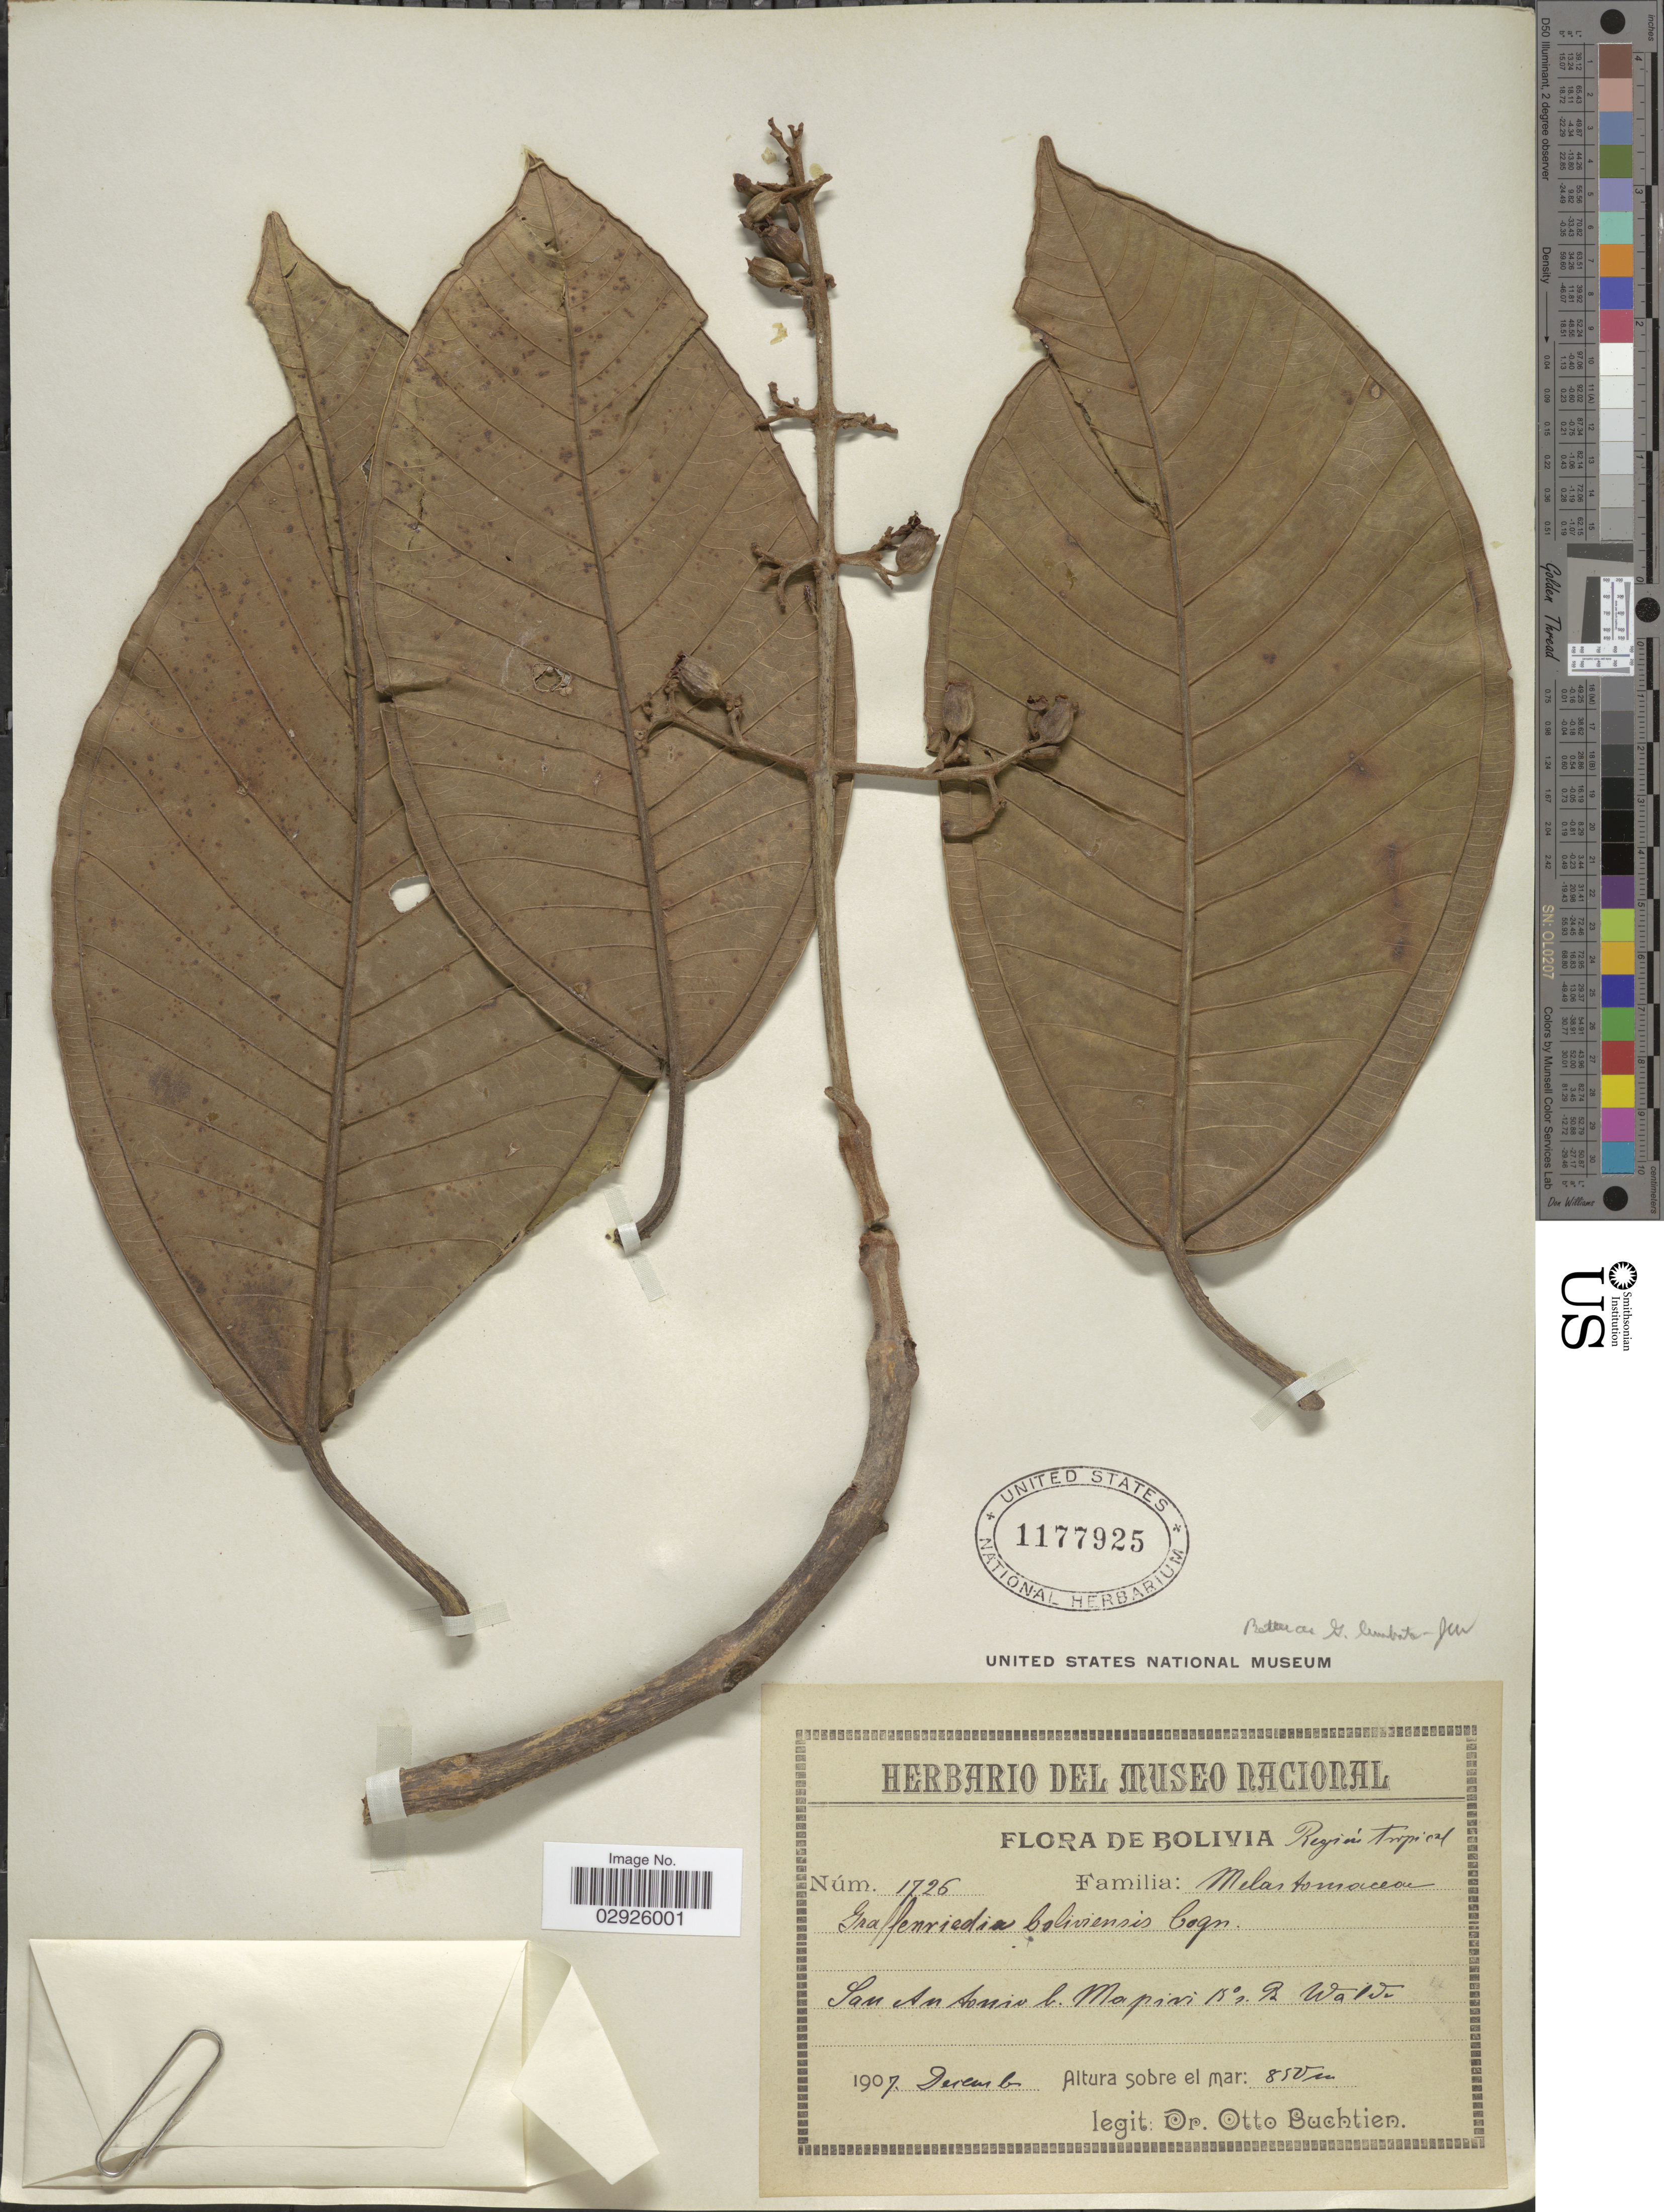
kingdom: Plantae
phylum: Tracheophyta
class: Magnoliopsida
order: Myrtales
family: Melastomataceae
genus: Graffenrieda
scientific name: Graffenrieda limbata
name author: Triana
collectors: O. Buchtien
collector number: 1726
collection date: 1907-12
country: Bolivia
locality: San Antonio b. Mapiri 15° s. Br. Walde.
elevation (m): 850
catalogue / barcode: US 1177925